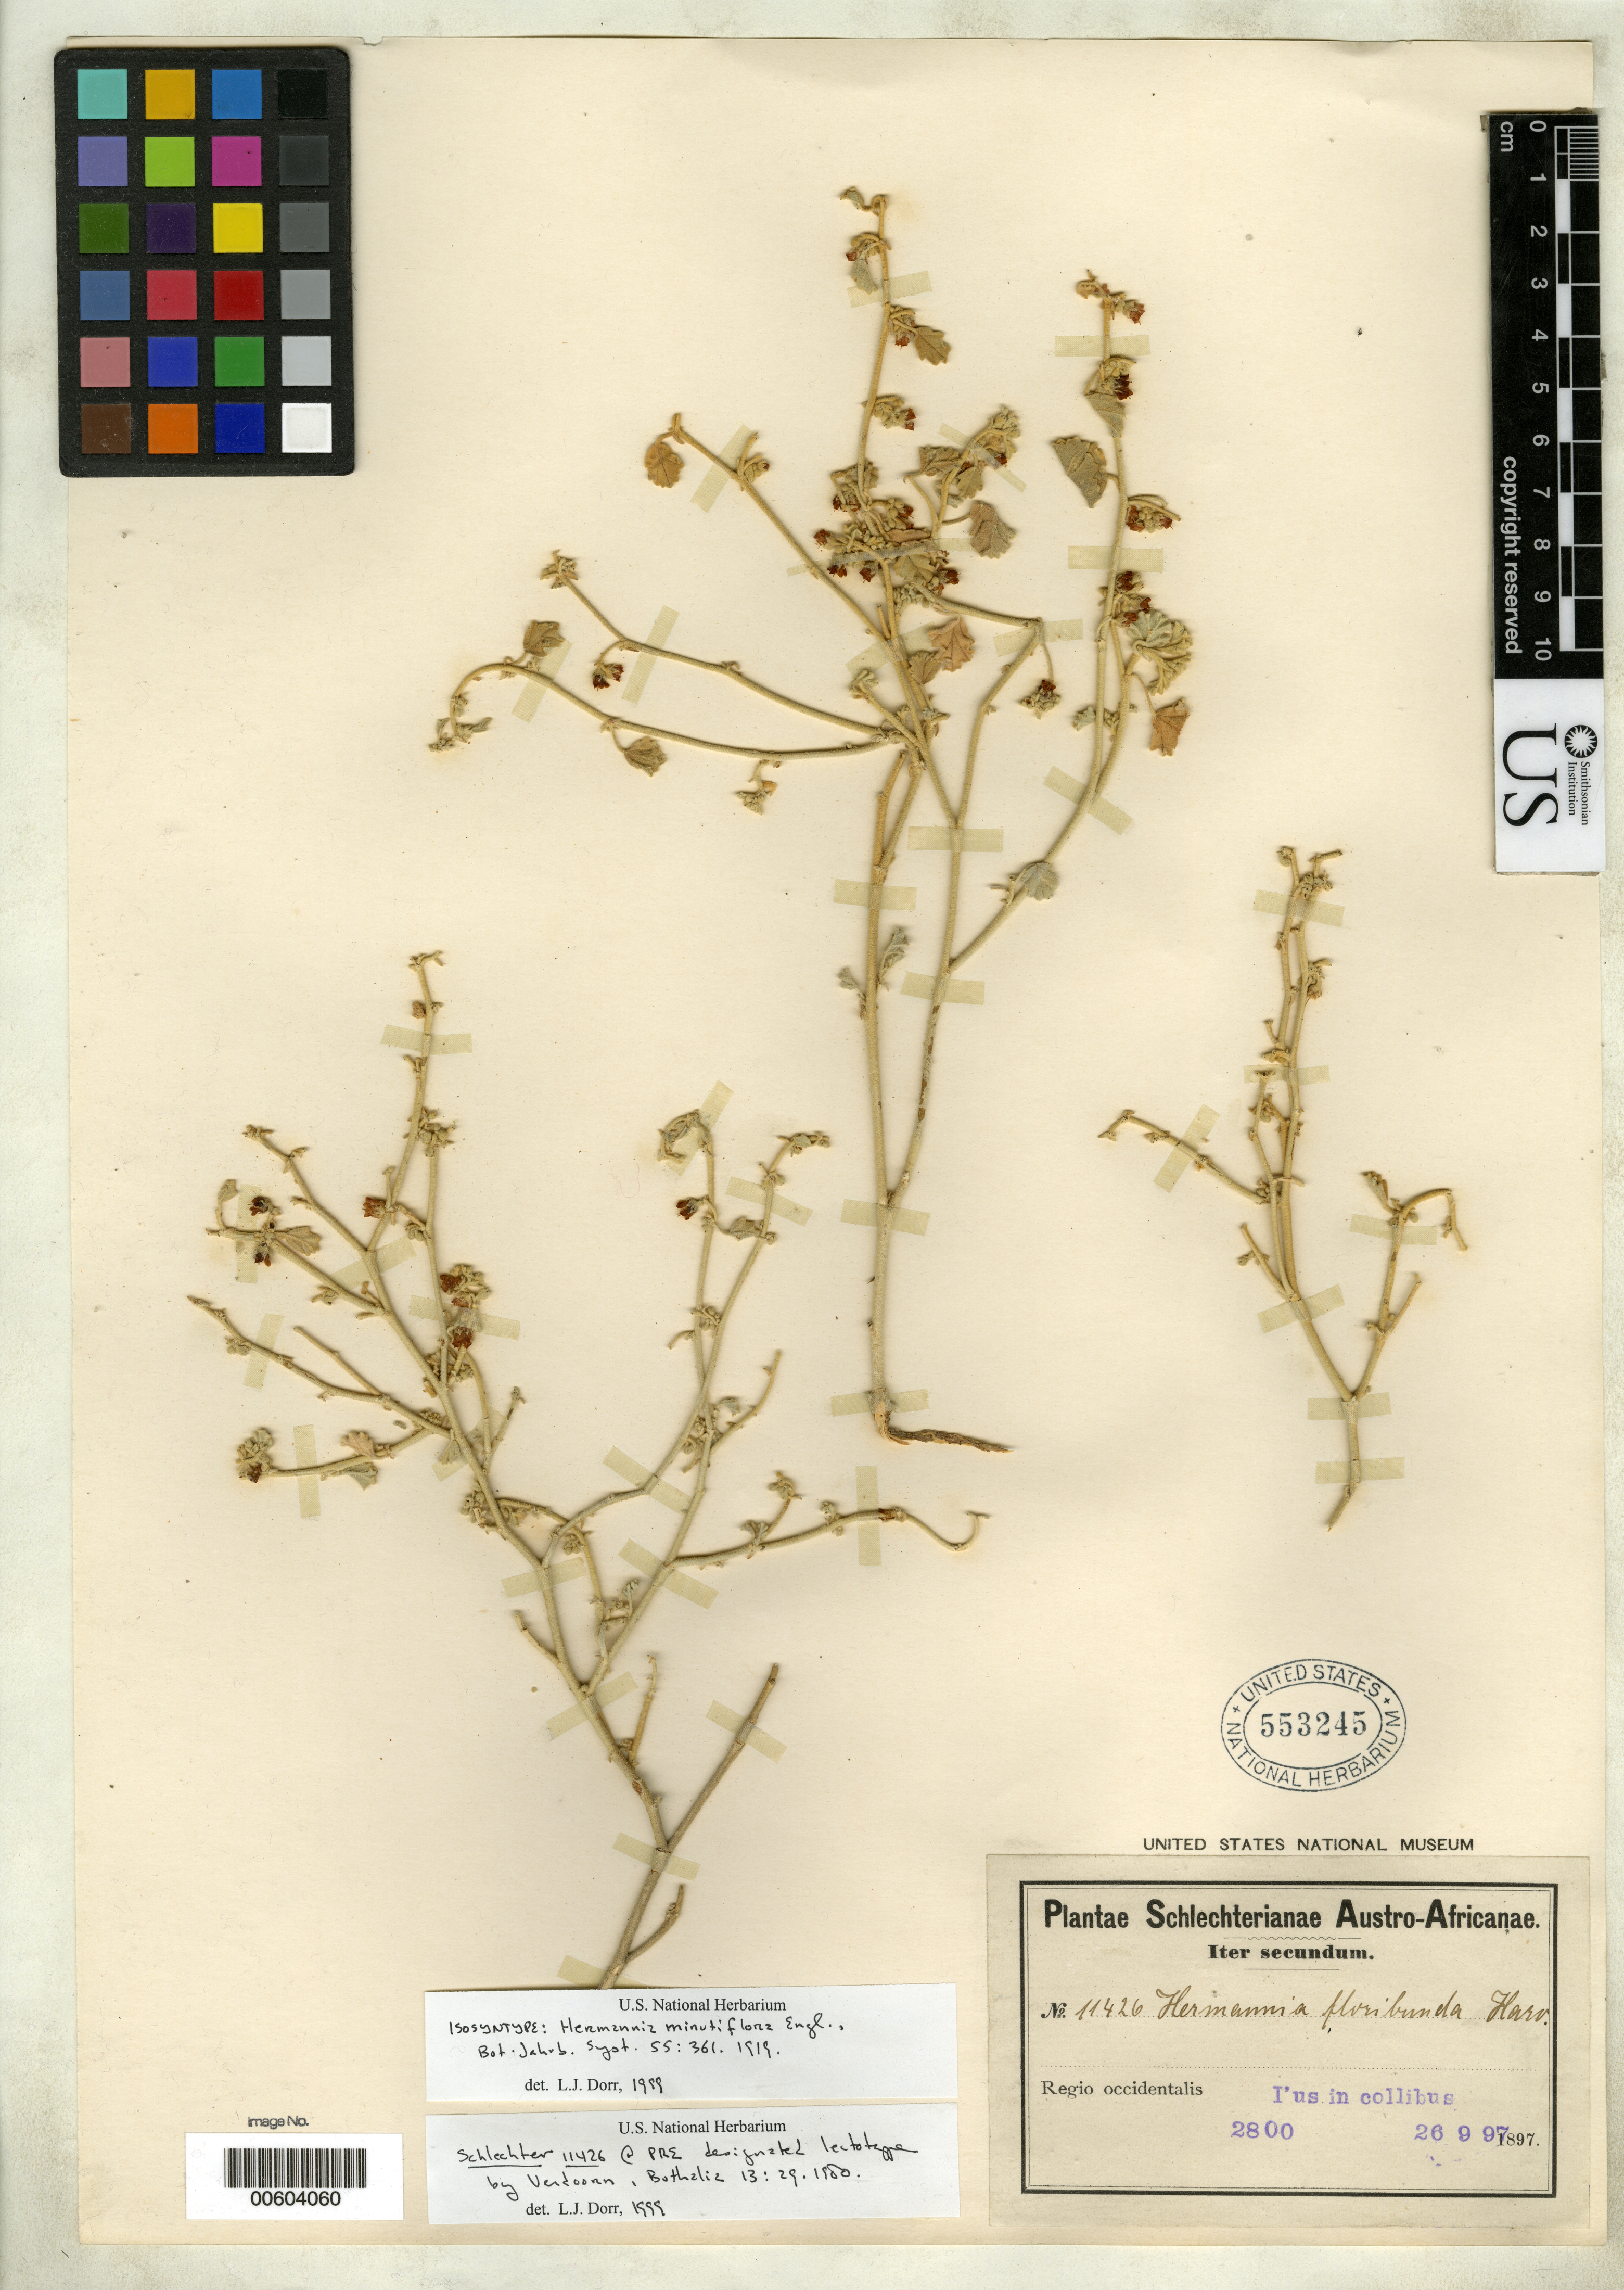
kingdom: Plantae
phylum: Tracheophyta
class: Magnoliopsida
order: Malvales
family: Malvaceae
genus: Hermannia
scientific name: Hermannia minutiflora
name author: Engl.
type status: Isolectotype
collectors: F. R. R. Schlechter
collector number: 11426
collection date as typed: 26 Sep 1897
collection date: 1897-09-26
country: South Africa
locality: I'us in Collibus, regio occidentalis.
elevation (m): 2800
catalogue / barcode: US 553245